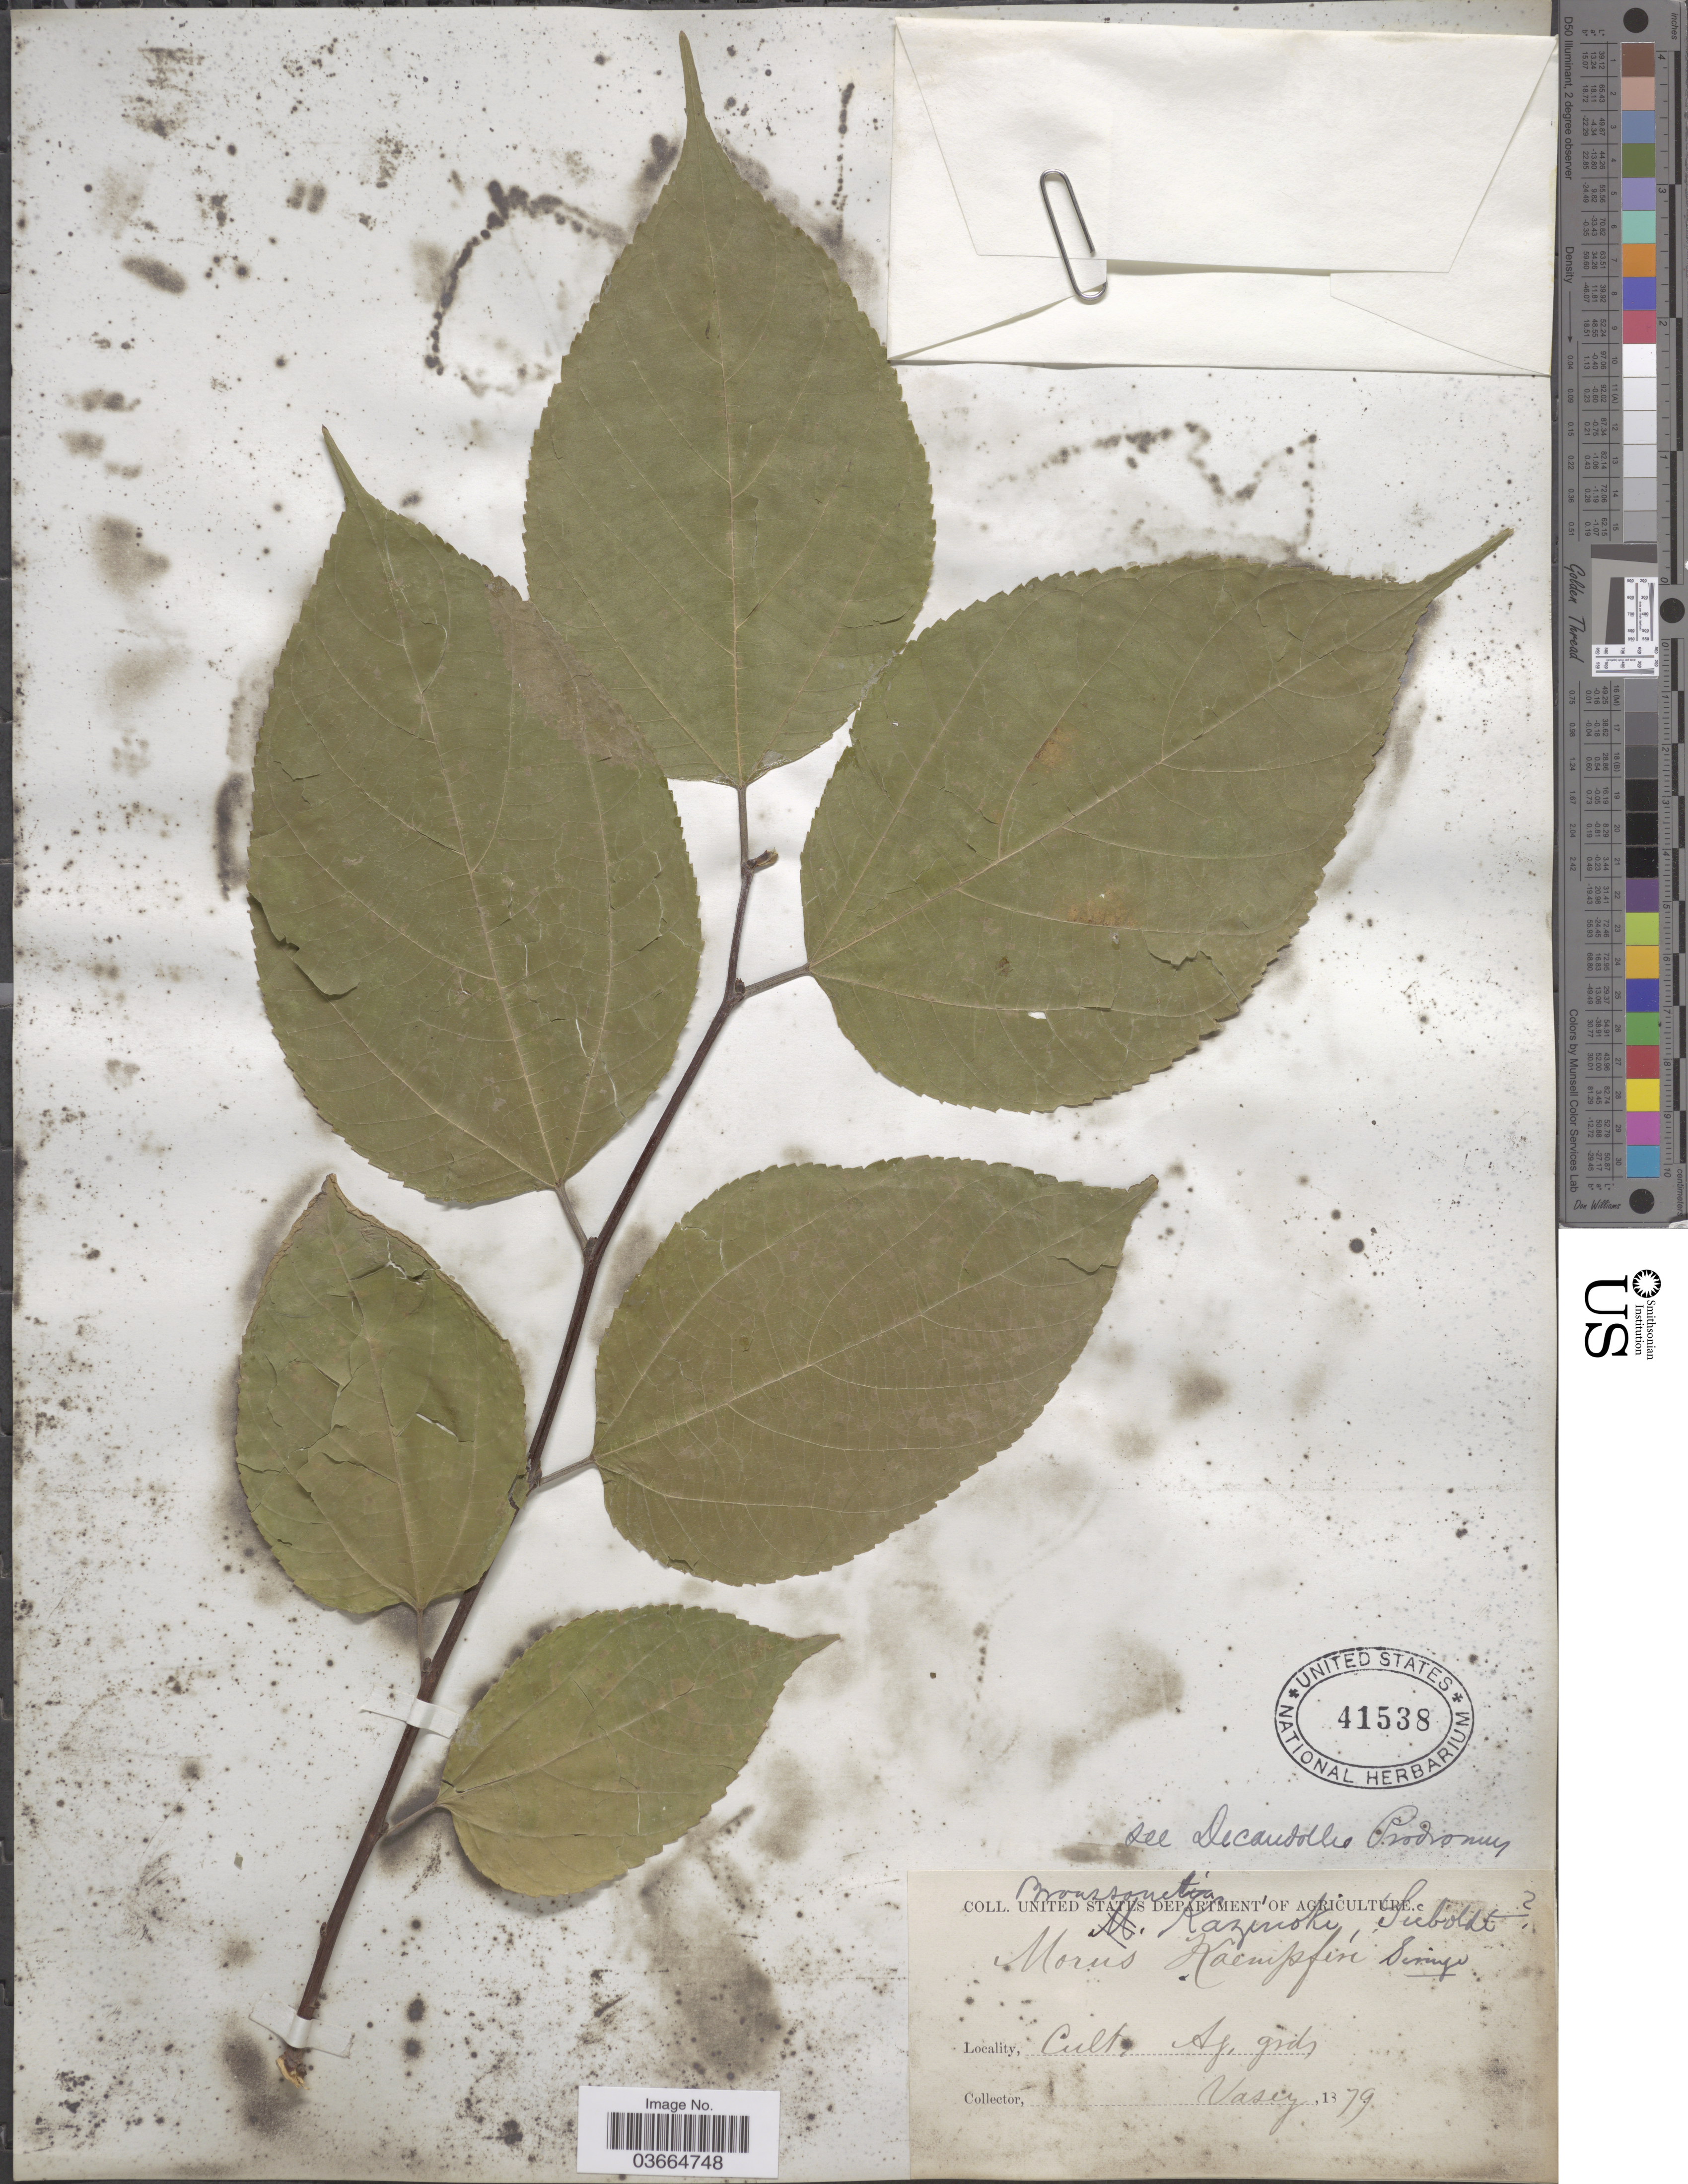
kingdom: Plantae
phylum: Tracheophyta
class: Magnoliopsida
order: Rosales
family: Moraceae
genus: Morus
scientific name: Morus kaempferi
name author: Ser.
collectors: Vasey, --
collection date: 1879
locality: Cult. Ag. grds.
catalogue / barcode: US 41538